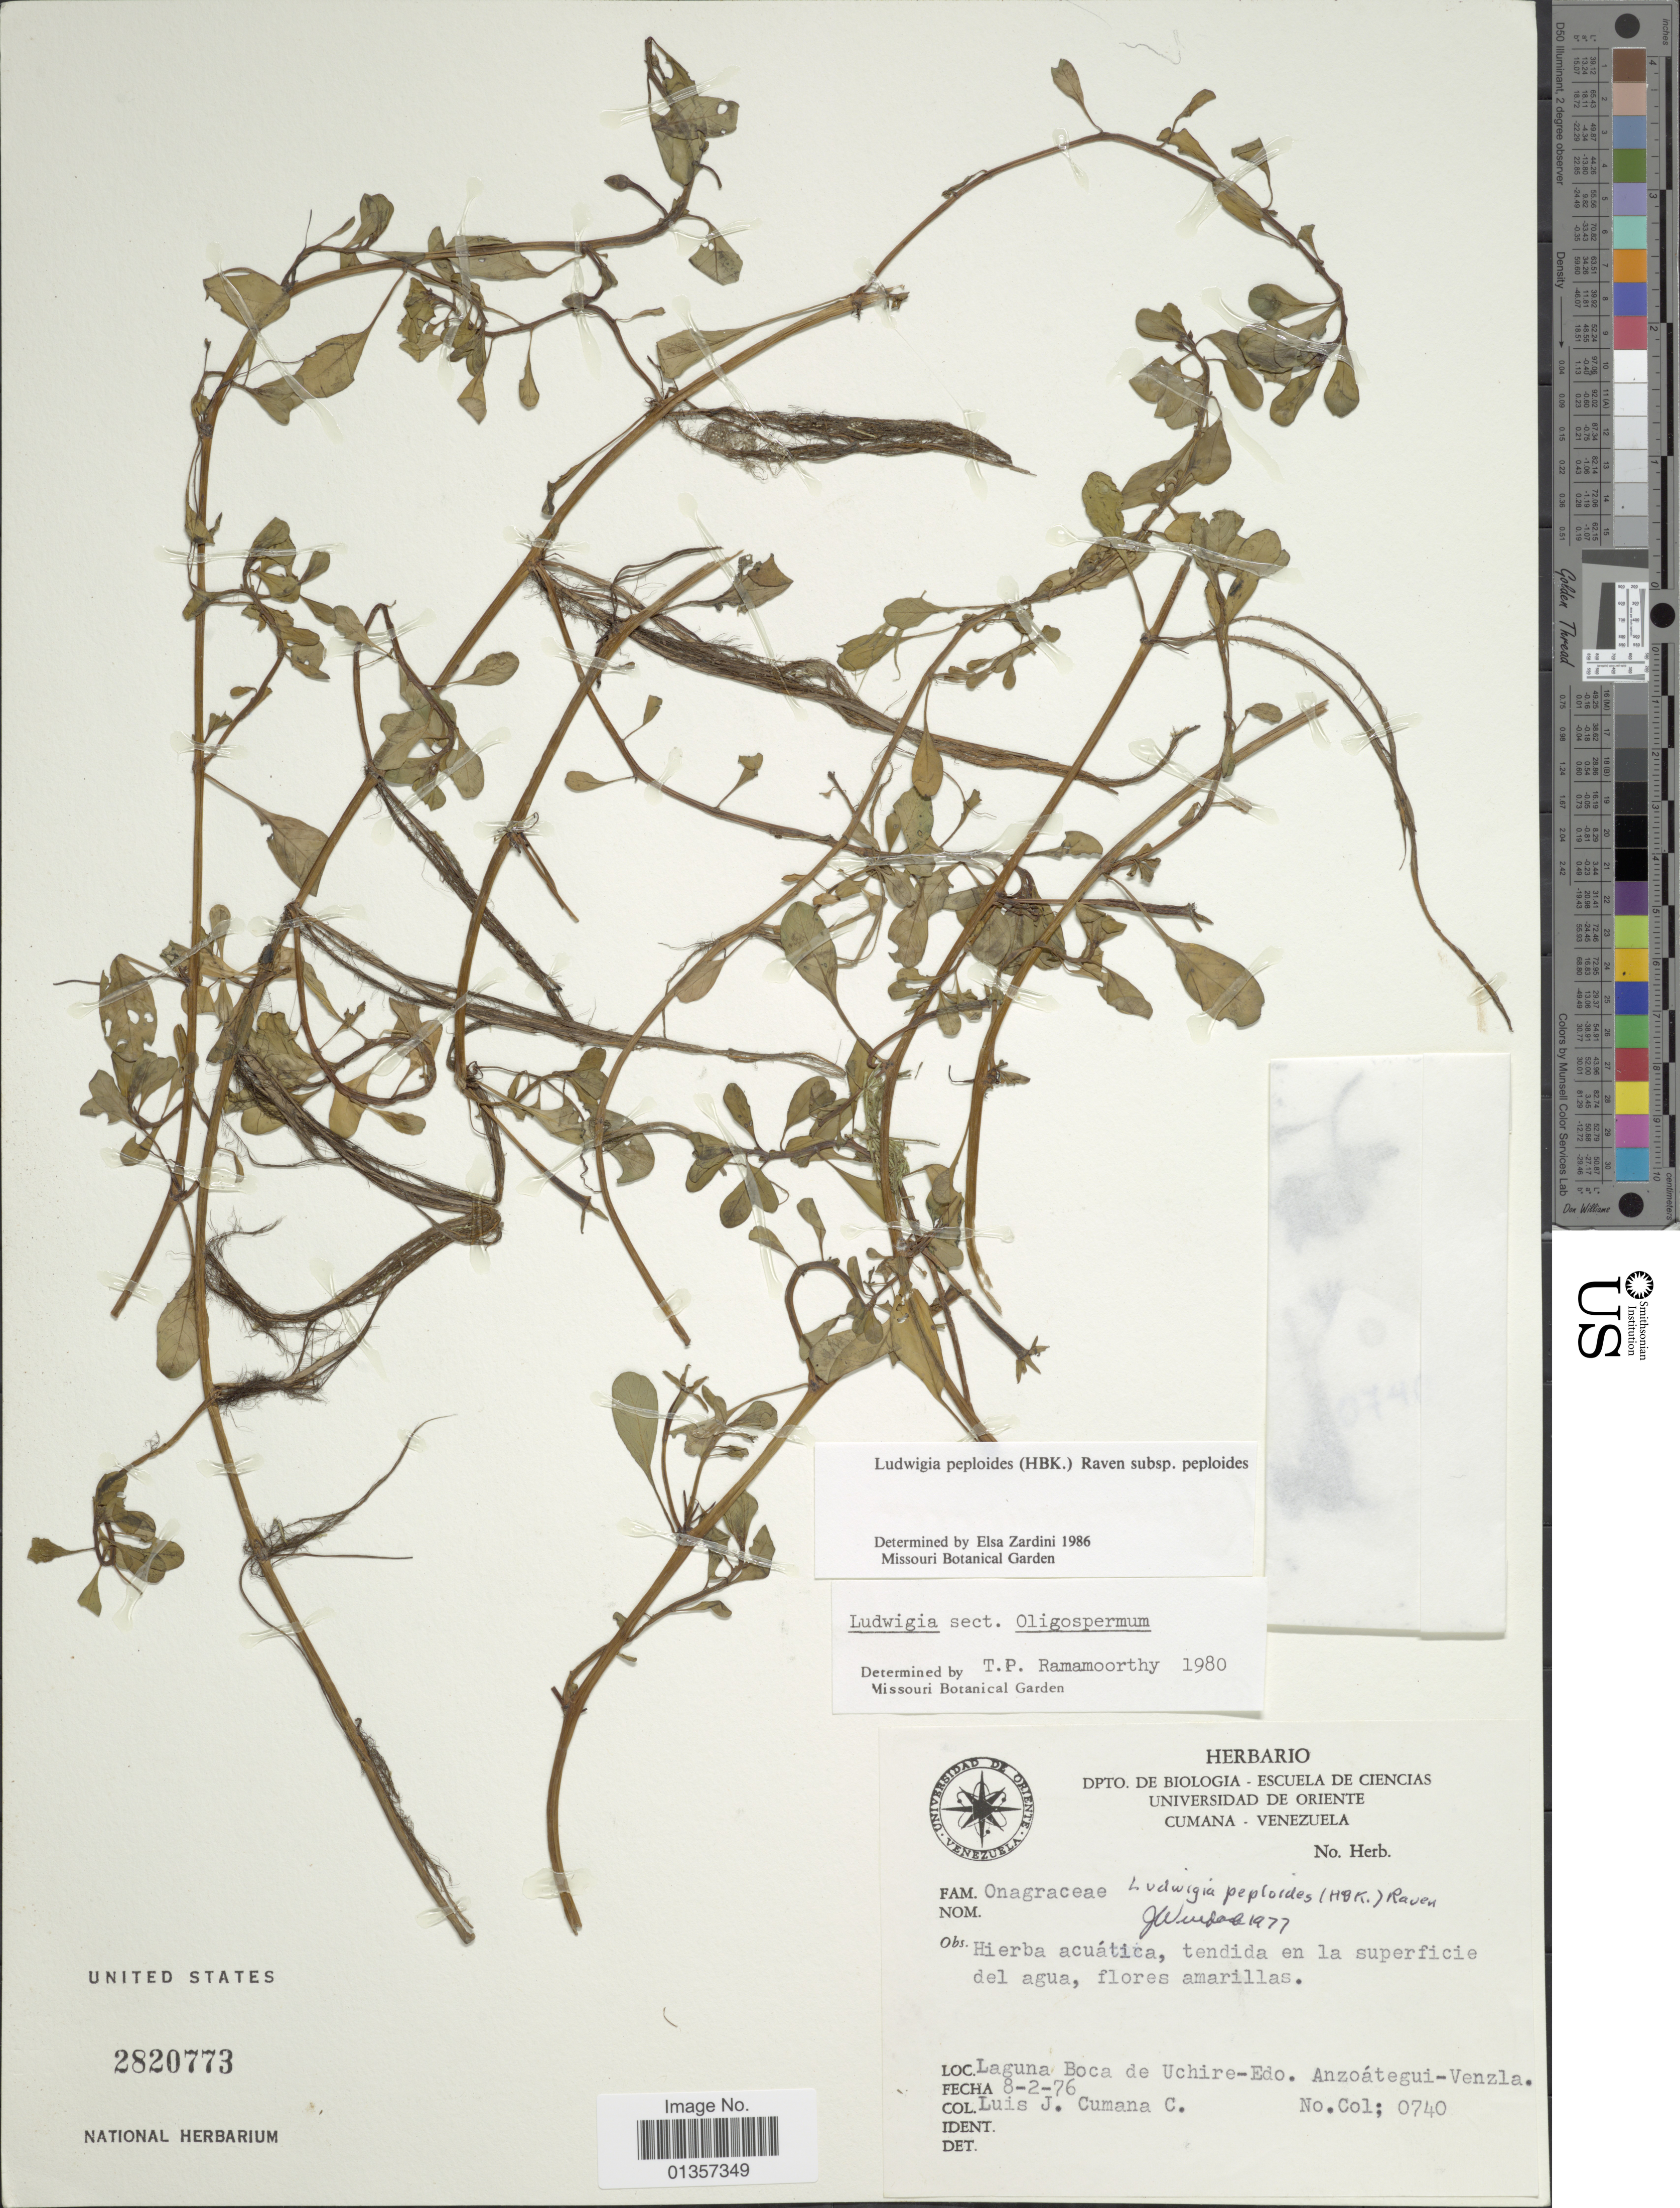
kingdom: Plantae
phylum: Tracheophyta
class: Magnoliopsida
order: Myrtales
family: Onagraceae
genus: Ludwigia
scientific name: Ludwigia peploides subsp. peploides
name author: (Kunth) P.H. Raven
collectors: L. J. Cumaná C.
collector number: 0740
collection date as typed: Transcribed d/m/y: 8/2/76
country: Venezuela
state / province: Anzoategui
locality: Laguna Boca de Uchire-Edo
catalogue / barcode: US 2820773